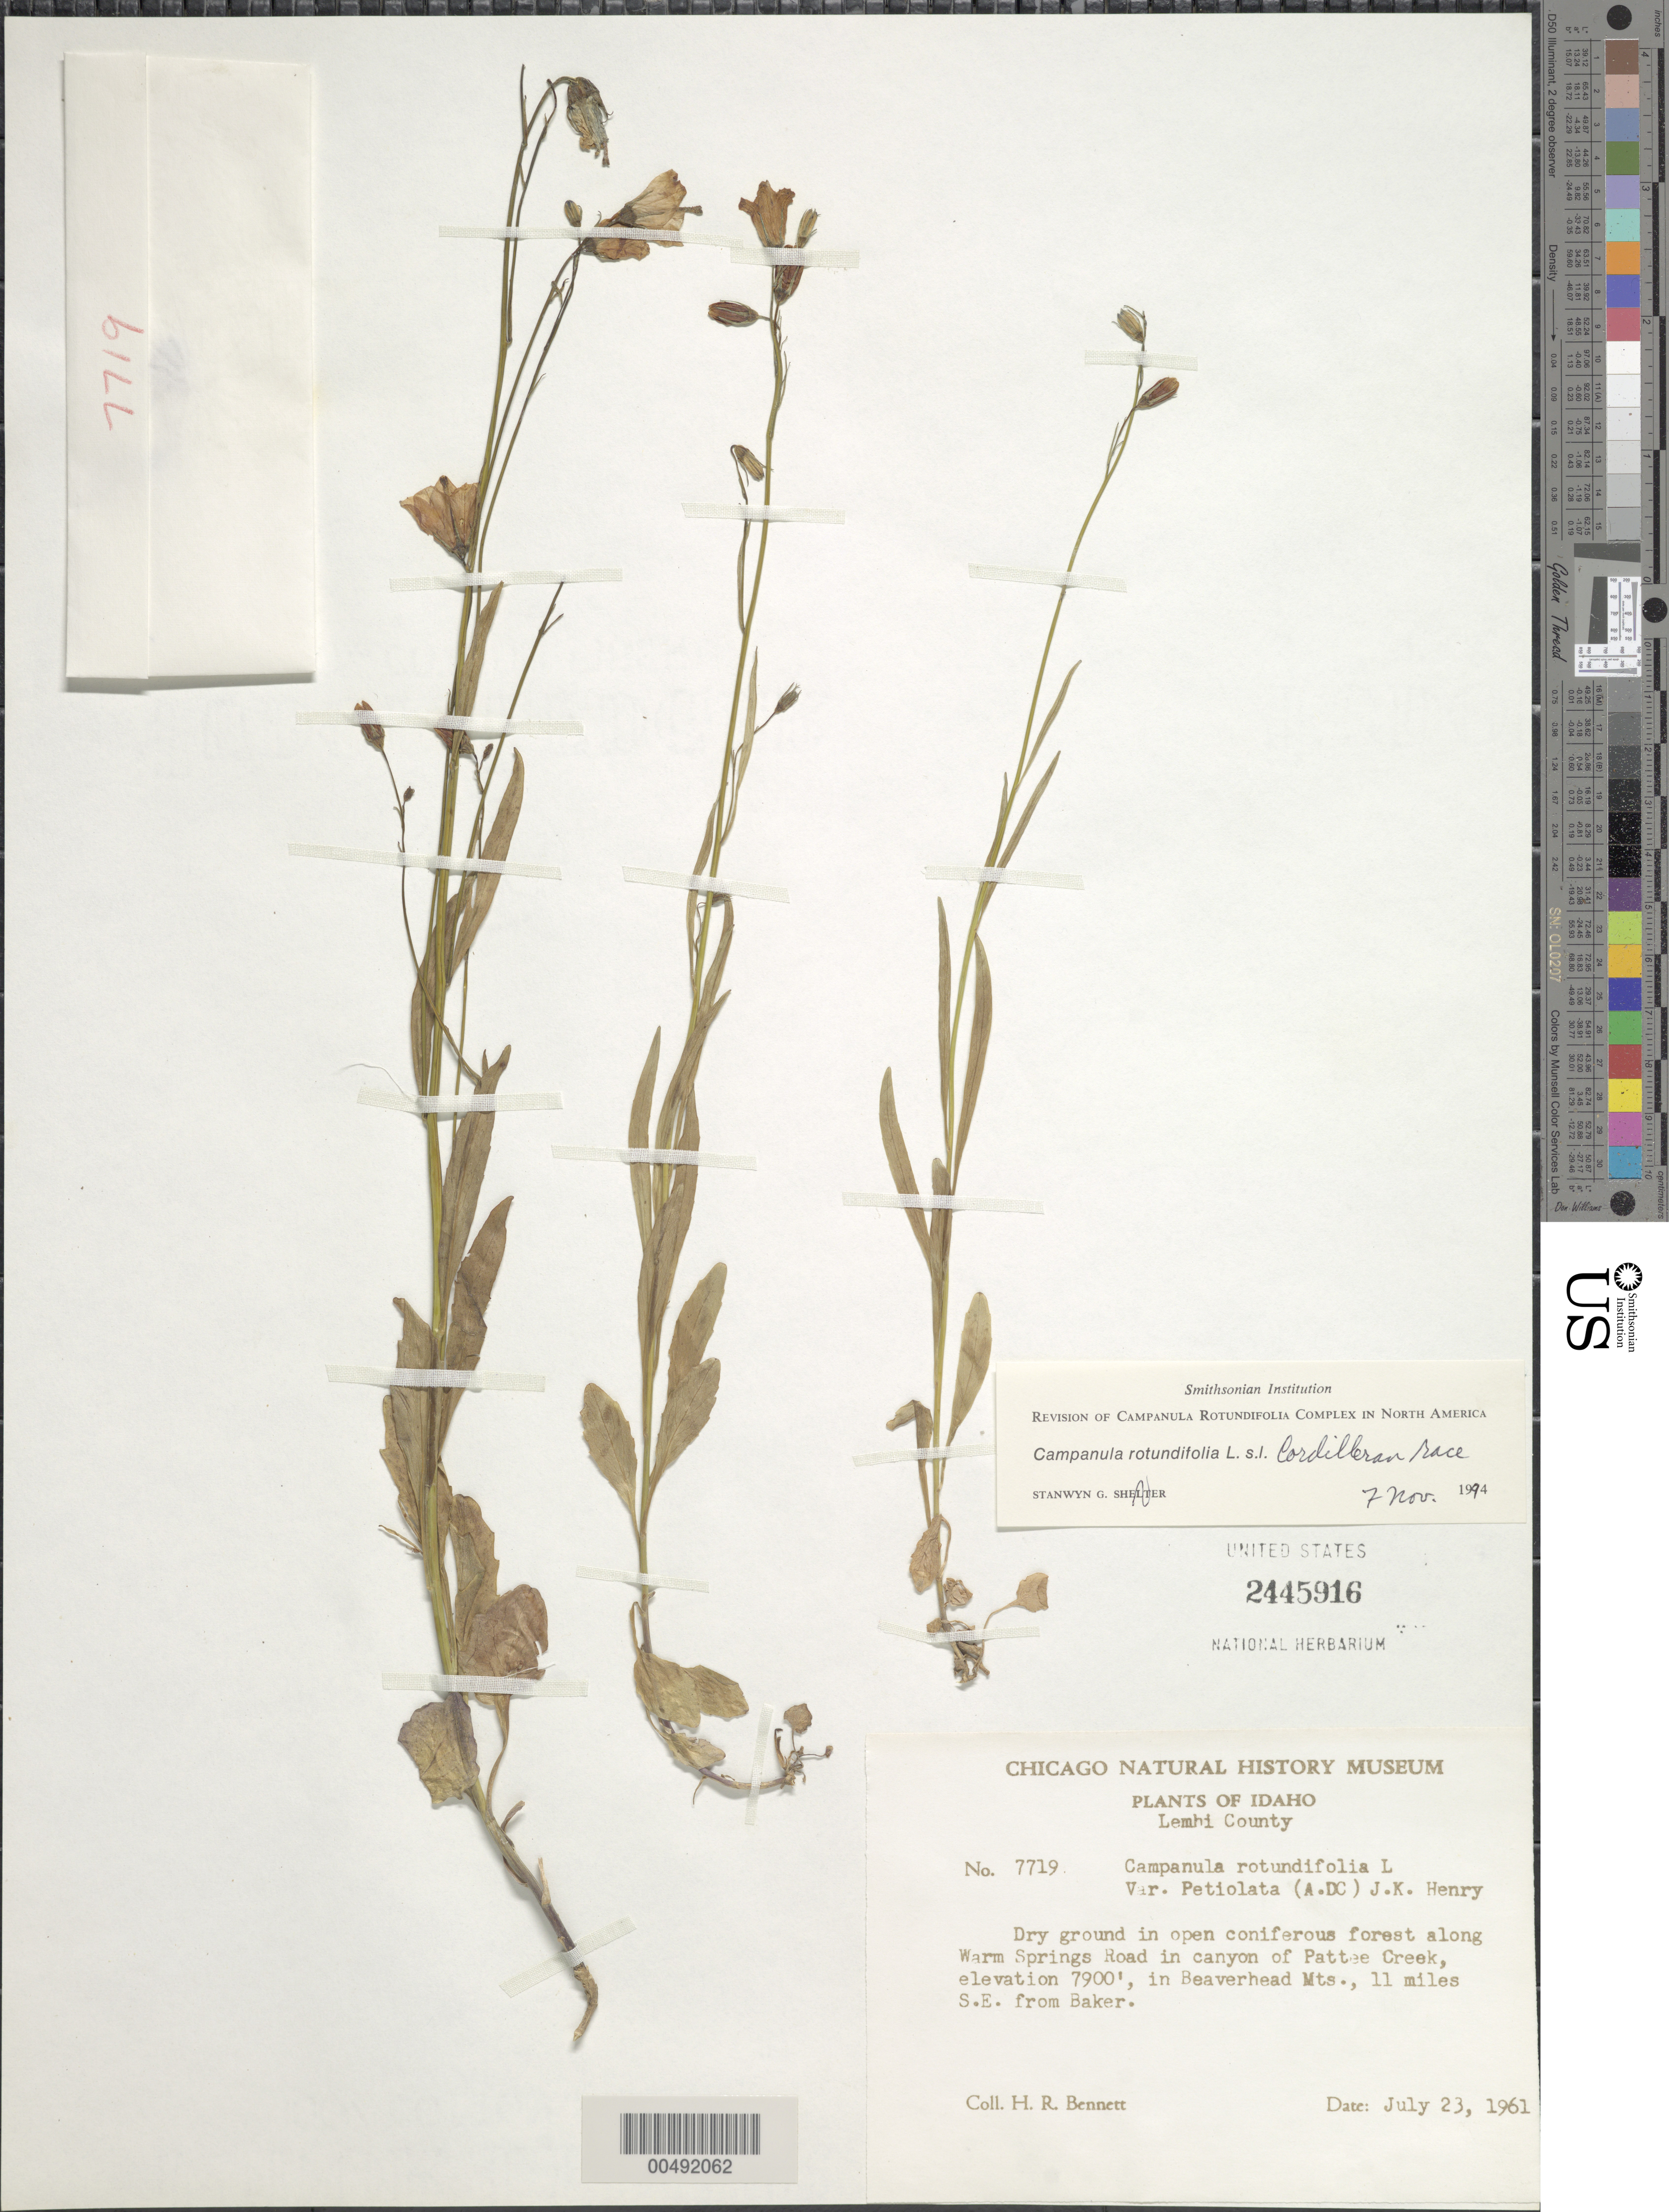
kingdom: Plantae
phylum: Tracheophyta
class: Magnoliopsida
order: Asterales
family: Campanulaceae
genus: Campanula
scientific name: Campanula rotundifolia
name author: L.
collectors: H. R. Bennett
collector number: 7719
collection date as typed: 23 Jul 1961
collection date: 1961-07-23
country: United States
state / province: Idaho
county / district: Lemhi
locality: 11 mi. SE from Baker, in Beaverhead Mts., along Warm Springs Rd. in canyon of Pattee Creek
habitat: dry ground in open coniferous forest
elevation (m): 2408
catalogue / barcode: US 2445916